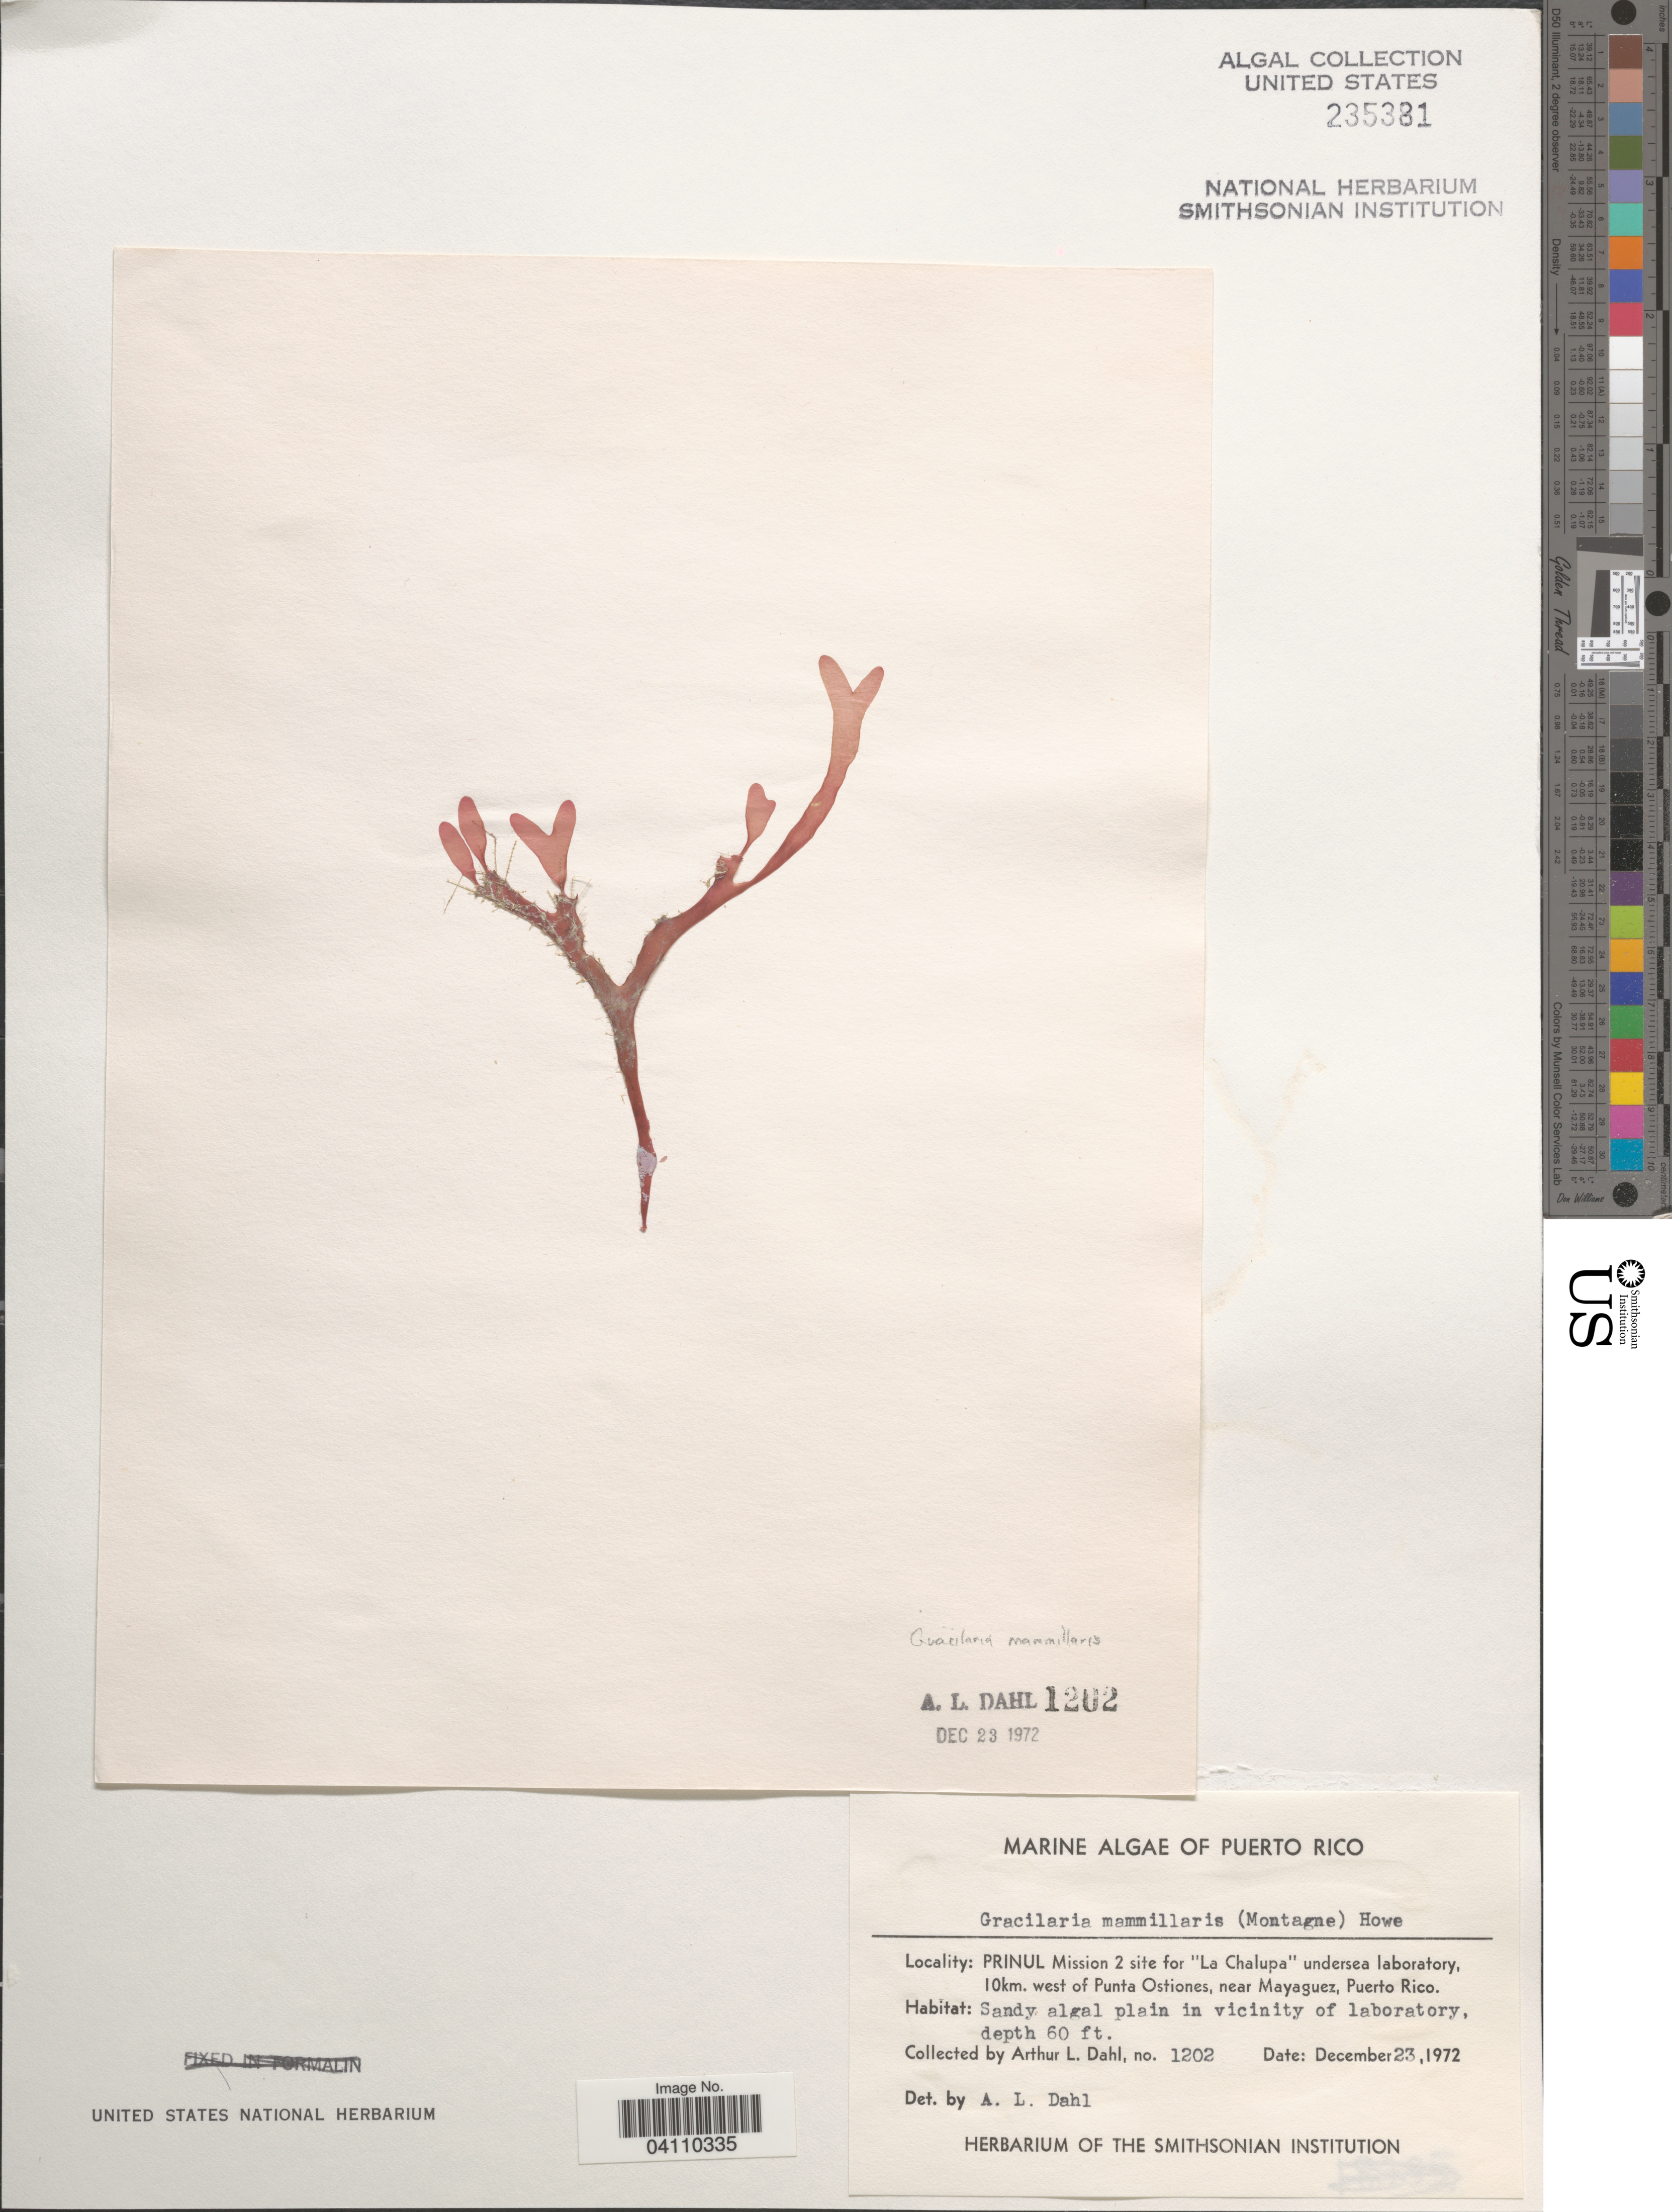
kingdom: Plantae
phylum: Rhodophyta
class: Florideophyceae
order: Gracilariales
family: Gracilariaceae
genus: Gracilaria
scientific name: Gracilaria mammillaris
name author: (Mont.) M. Howe in Britton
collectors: A. Dahl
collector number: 1202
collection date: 1972-12-23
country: Puerto Rico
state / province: Mayagüez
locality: Prinul Mission 2 site for "La Chalupa" undersea laboratory, 10km. west of Punta Ostiones, near Mayaguez.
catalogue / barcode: US 235381